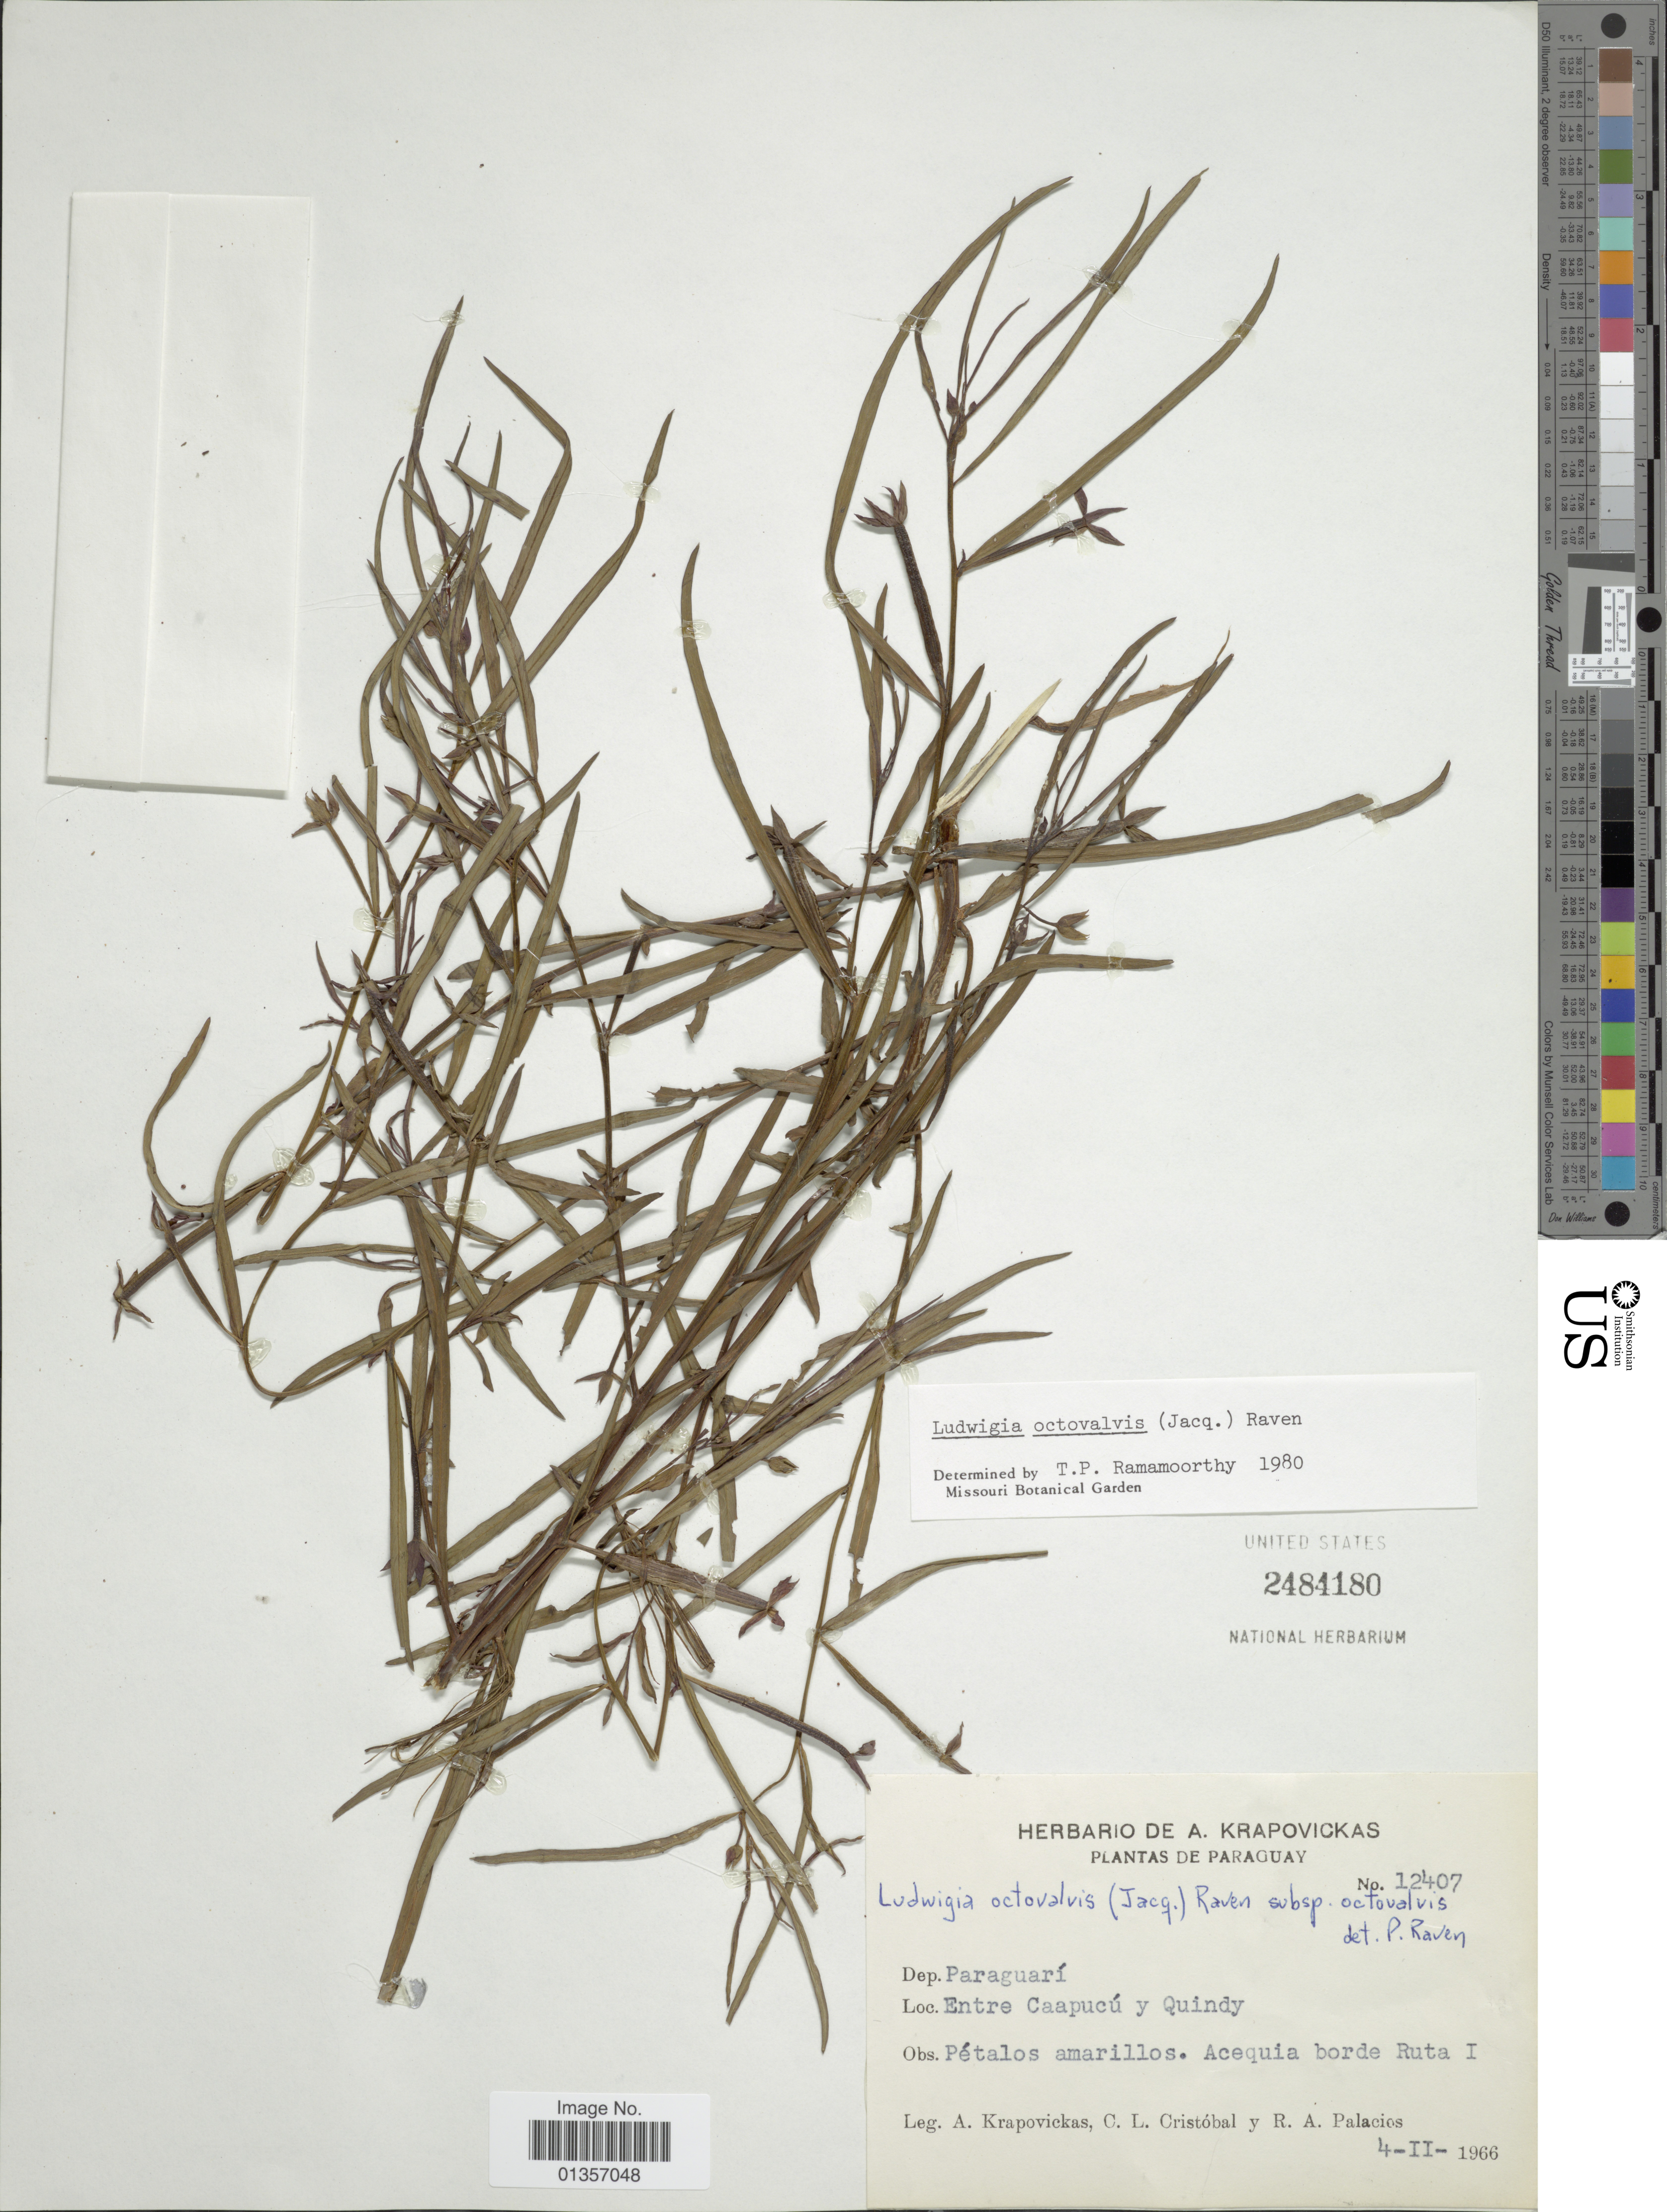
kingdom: Plantae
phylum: Tracheophyta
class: Magnoliopsida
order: Myrtales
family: Onagraceae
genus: Ludwigia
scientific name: Ludwigia octovalvis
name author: (Jacq.) P.H. Raven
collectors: A. Krapovickas, C. L. Cristóbal & R. Palacios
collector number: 12407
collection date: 1966-02-04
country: Paraguay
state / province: Paraguari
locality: Entre Caapucú y Quindy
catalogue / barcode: US 2484180